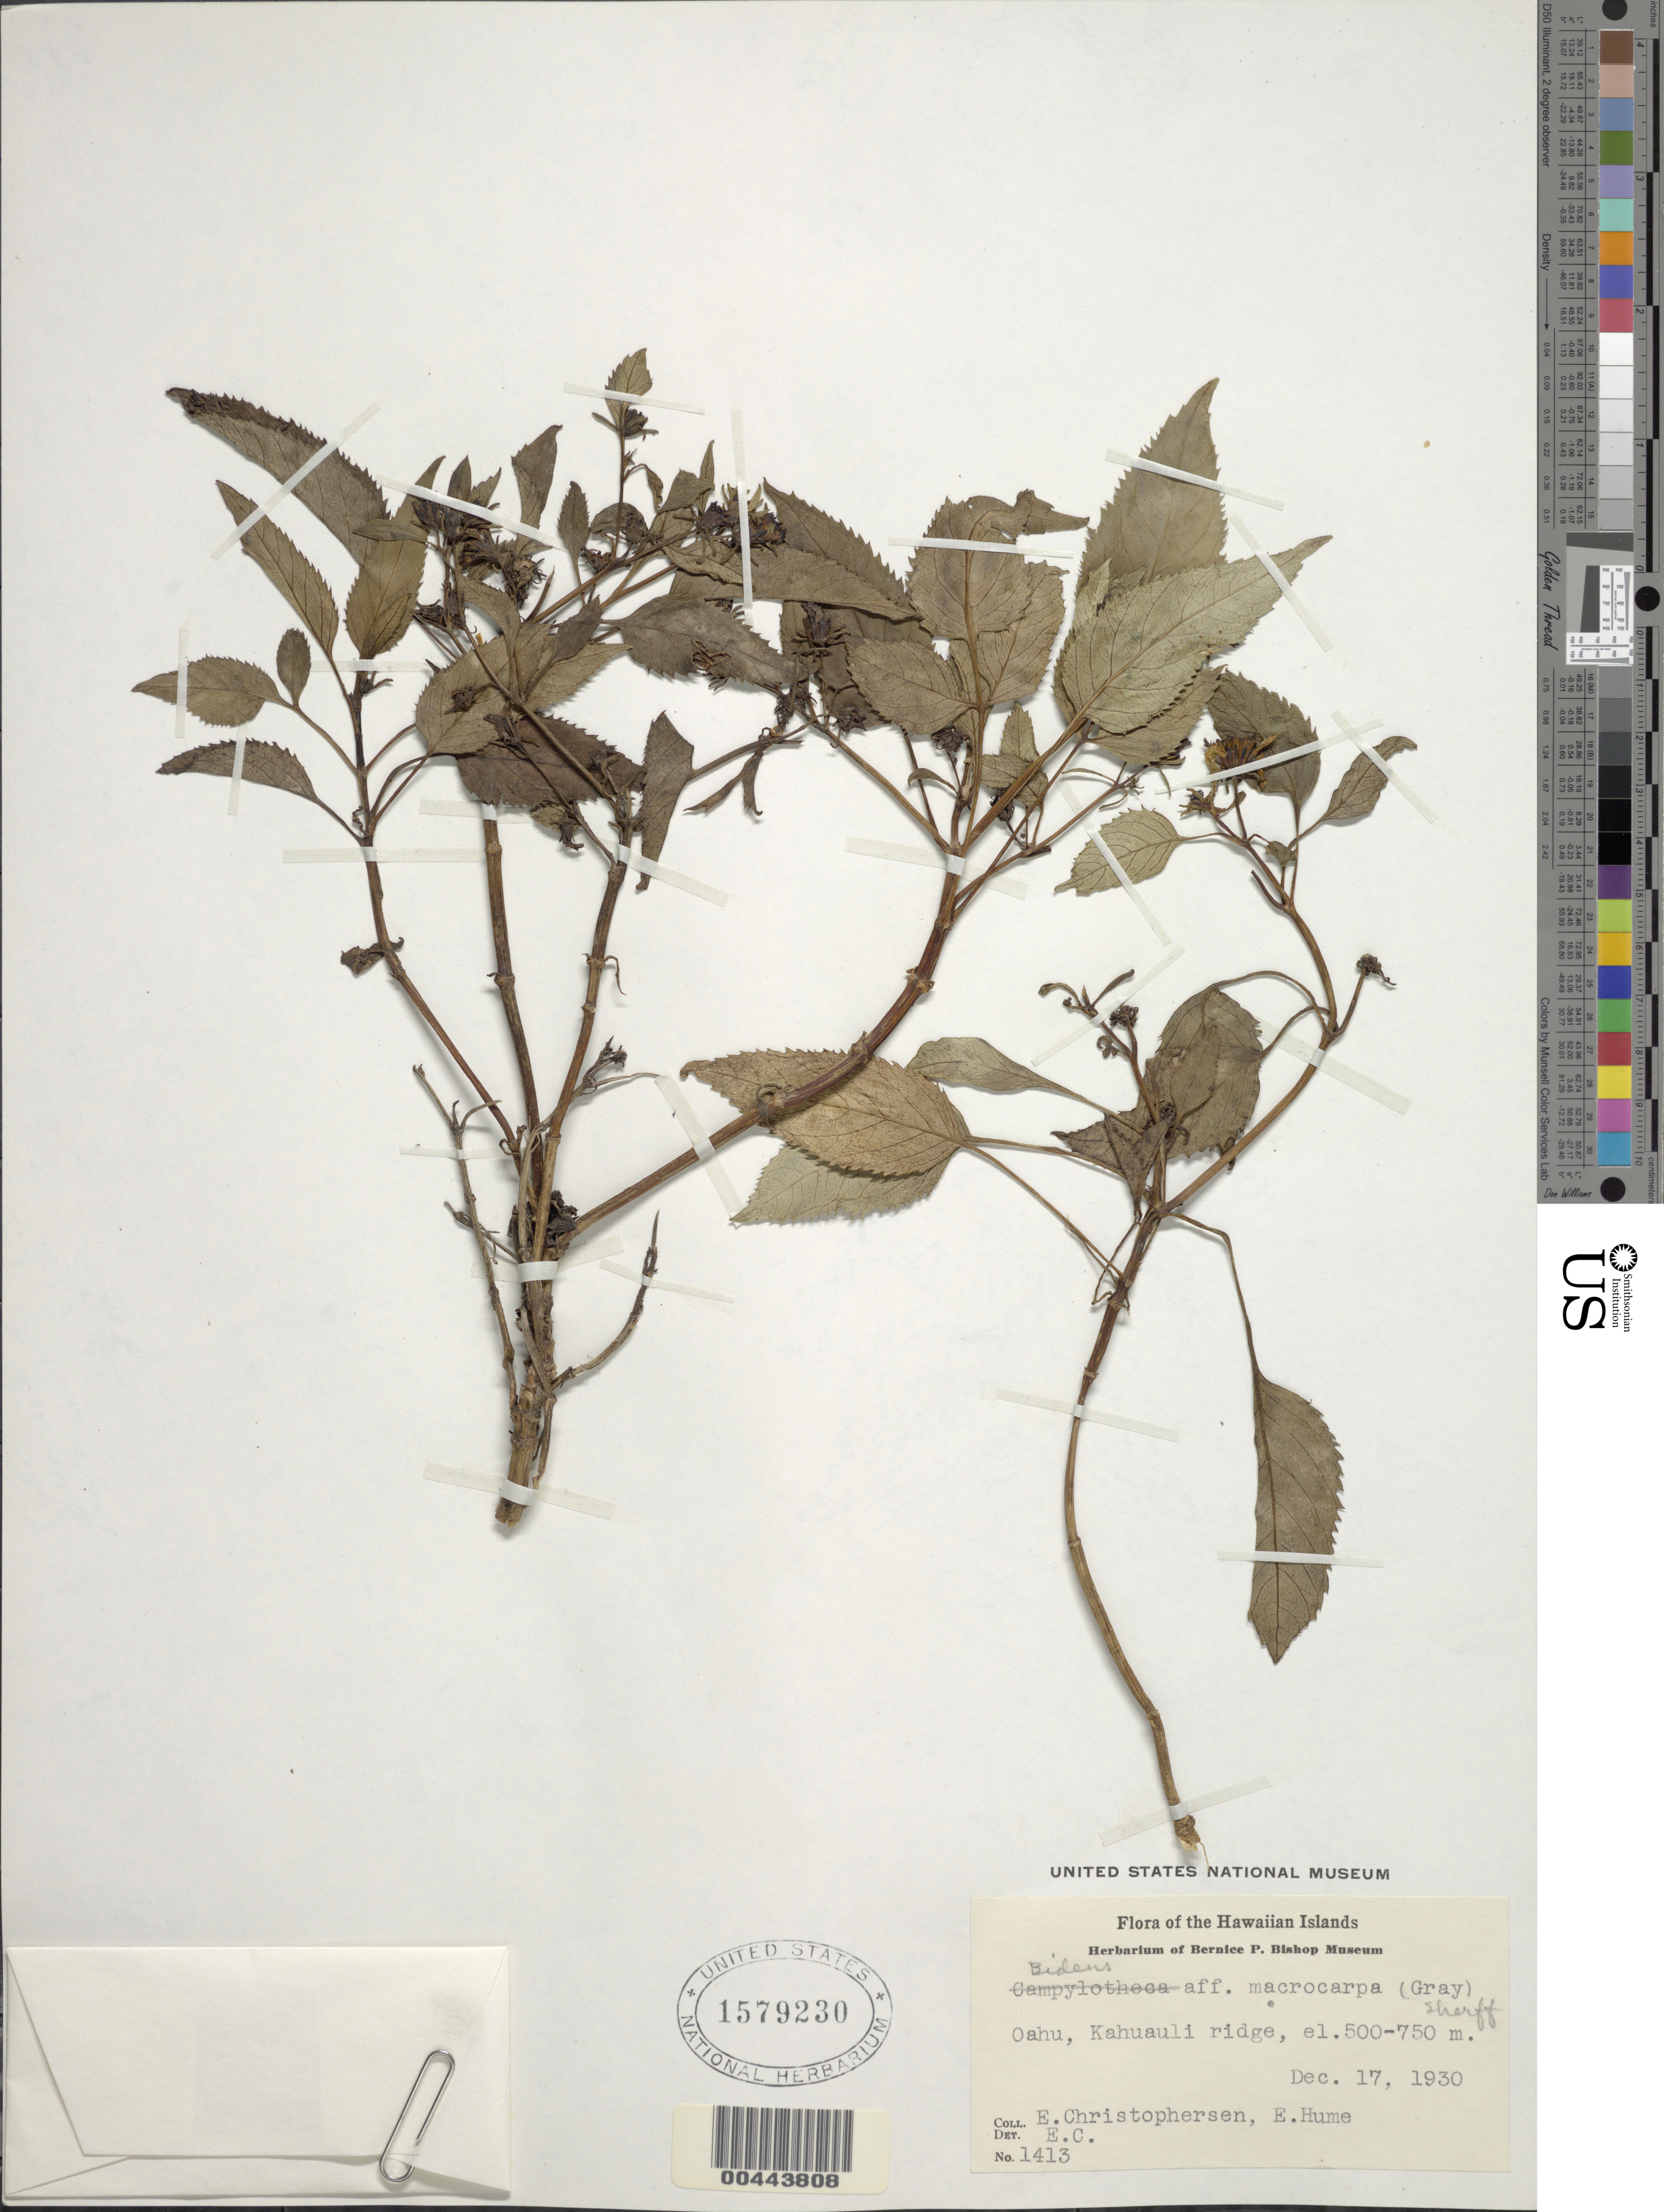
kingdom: Plantae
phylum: Tracheophyta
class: Magnoliopsida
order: Asterales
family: Asteraceae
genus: Bidens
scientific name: Bidens macrocarpa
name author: (A. Gray) Sherff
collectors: E. Christophersen & E. Hume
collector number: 1413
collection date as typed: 17 Dec 1930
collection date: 1930-12-17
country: United States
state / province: Hawaii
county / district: Honolulu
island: Oahu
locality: Kahuauli ridge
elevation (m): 500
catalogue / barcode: US 1579230